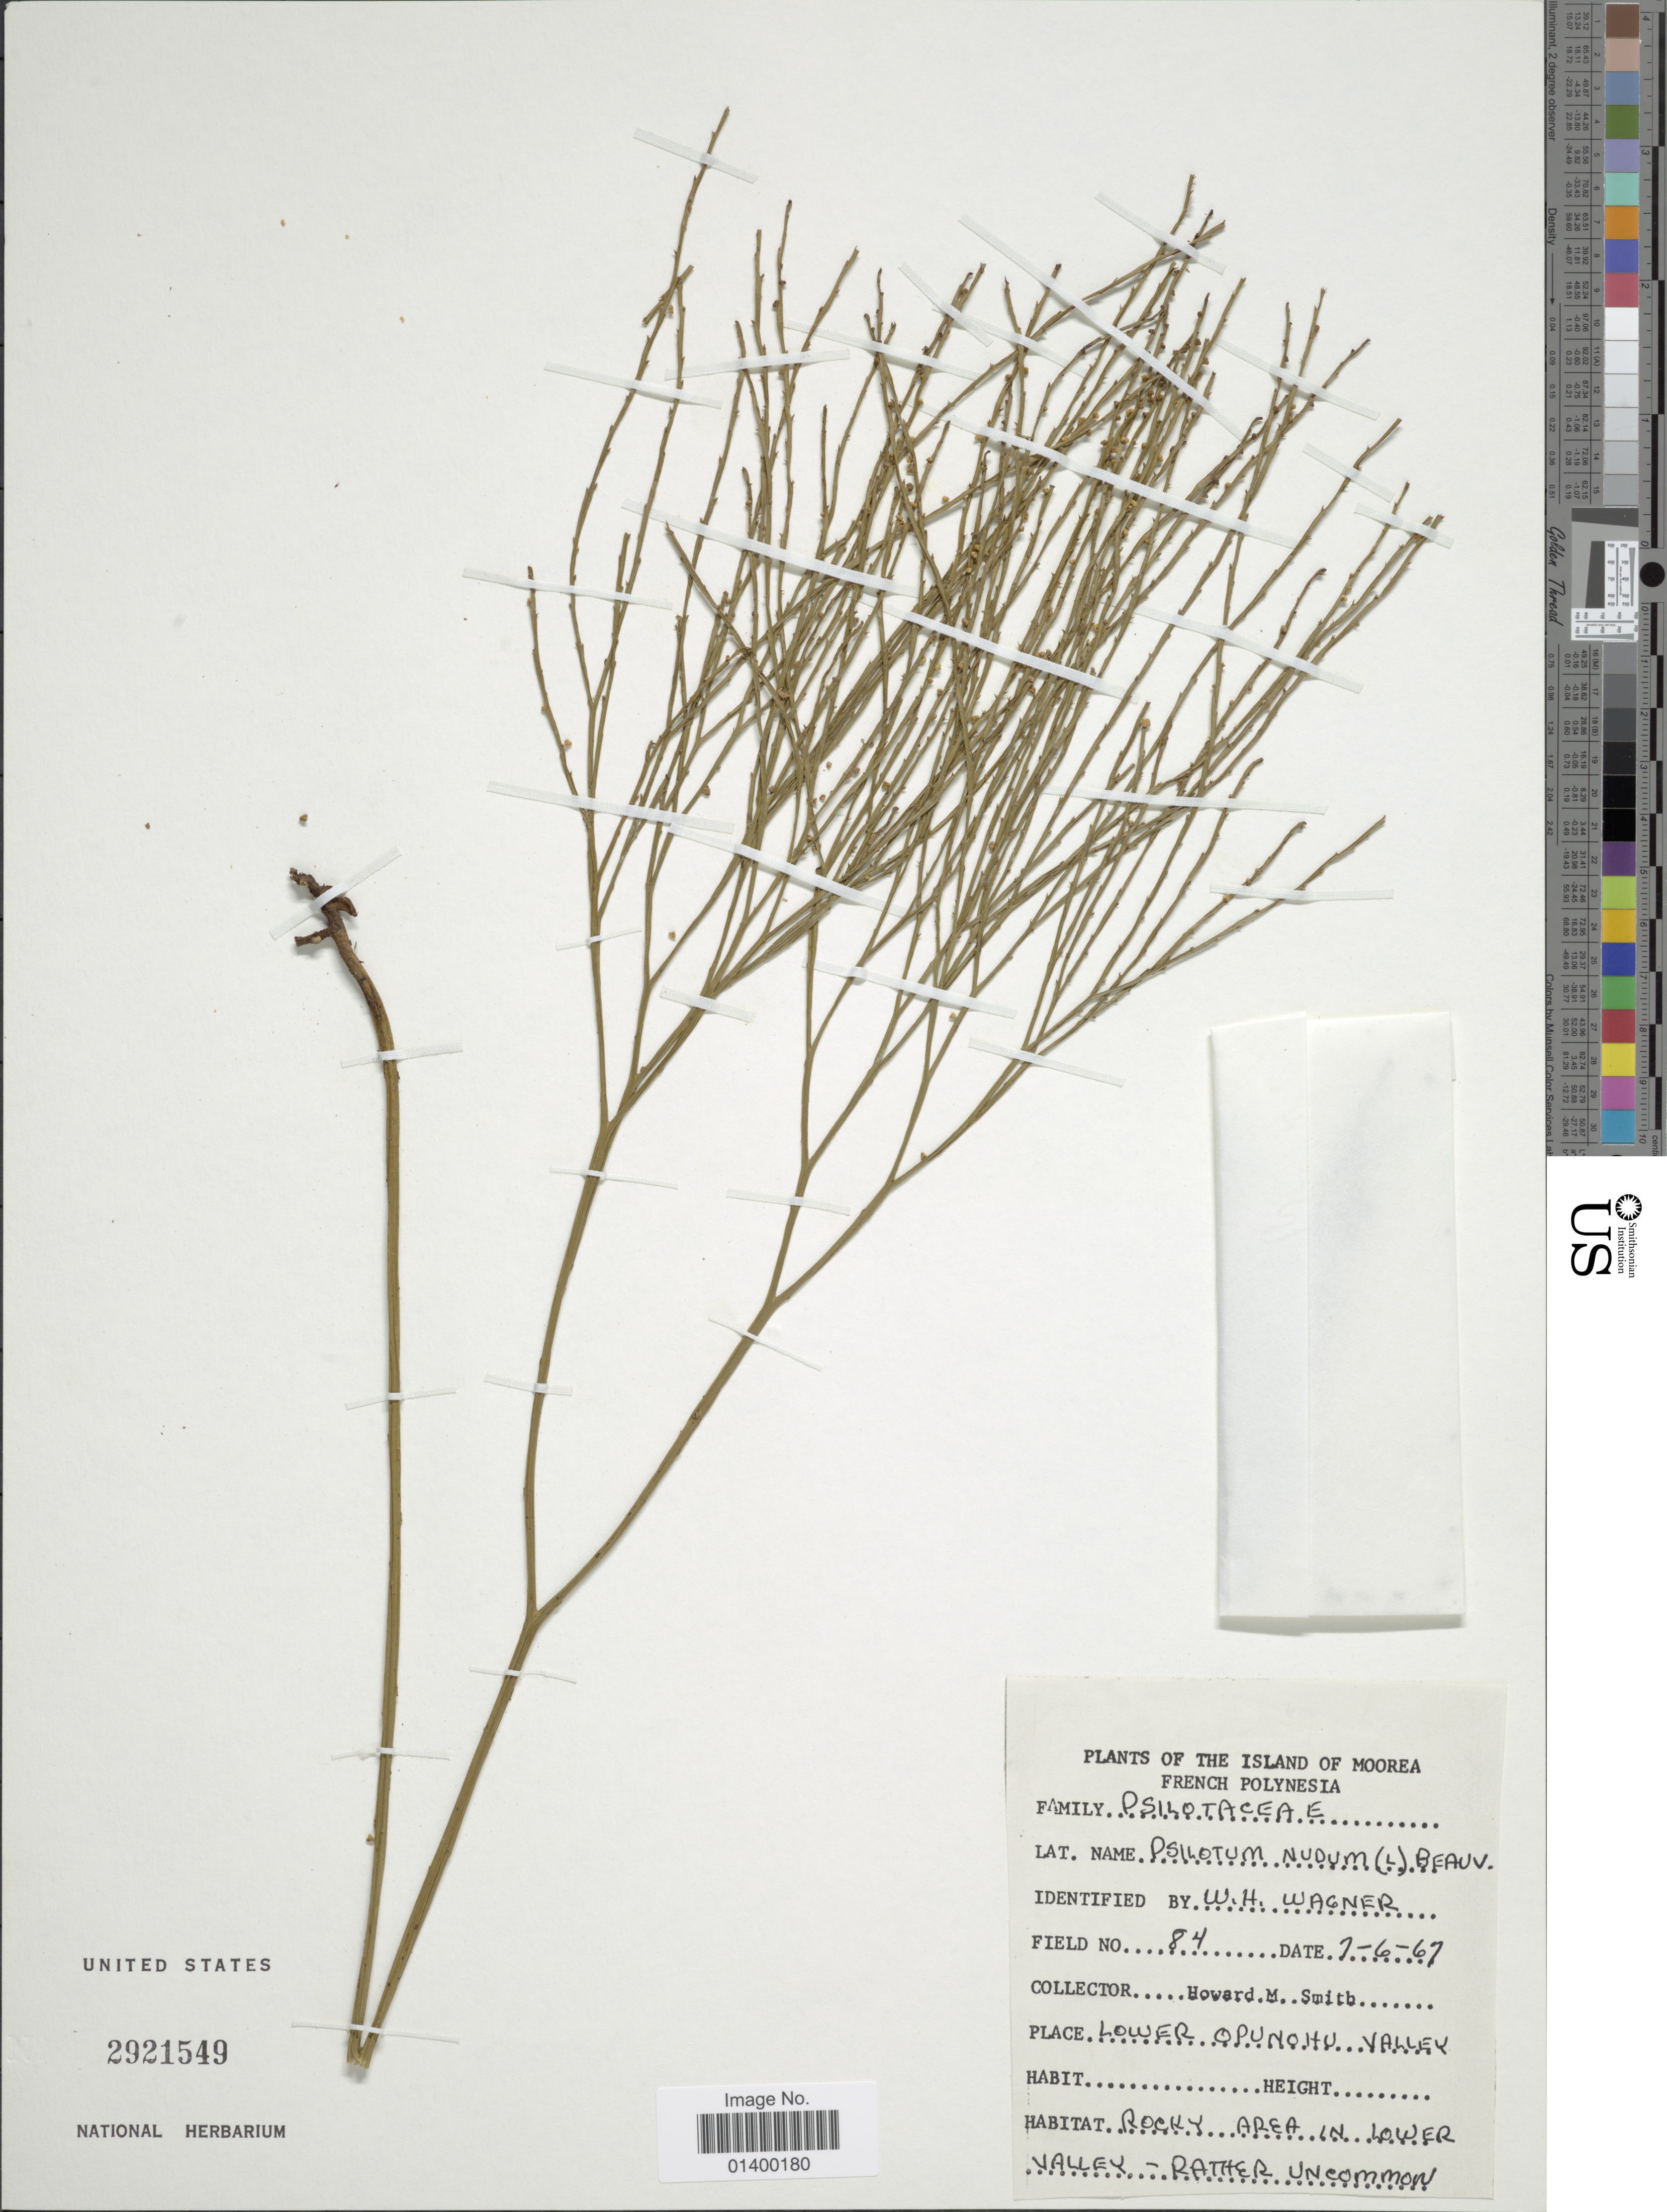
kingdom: Plantae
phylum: Tracheophyta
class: Polypodiopsida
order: Psilotales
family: Psilotaceae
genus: Psilotum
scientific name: Psilotum nudum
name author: (L.) P. Beauv.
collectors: H. M. Smith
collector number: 84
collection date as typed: Transcribed d/m/y: 7/6/67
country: French Polynesia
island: Moorea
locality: Island of Moorea, Lower Opunohu valley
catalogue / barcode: US 2921549